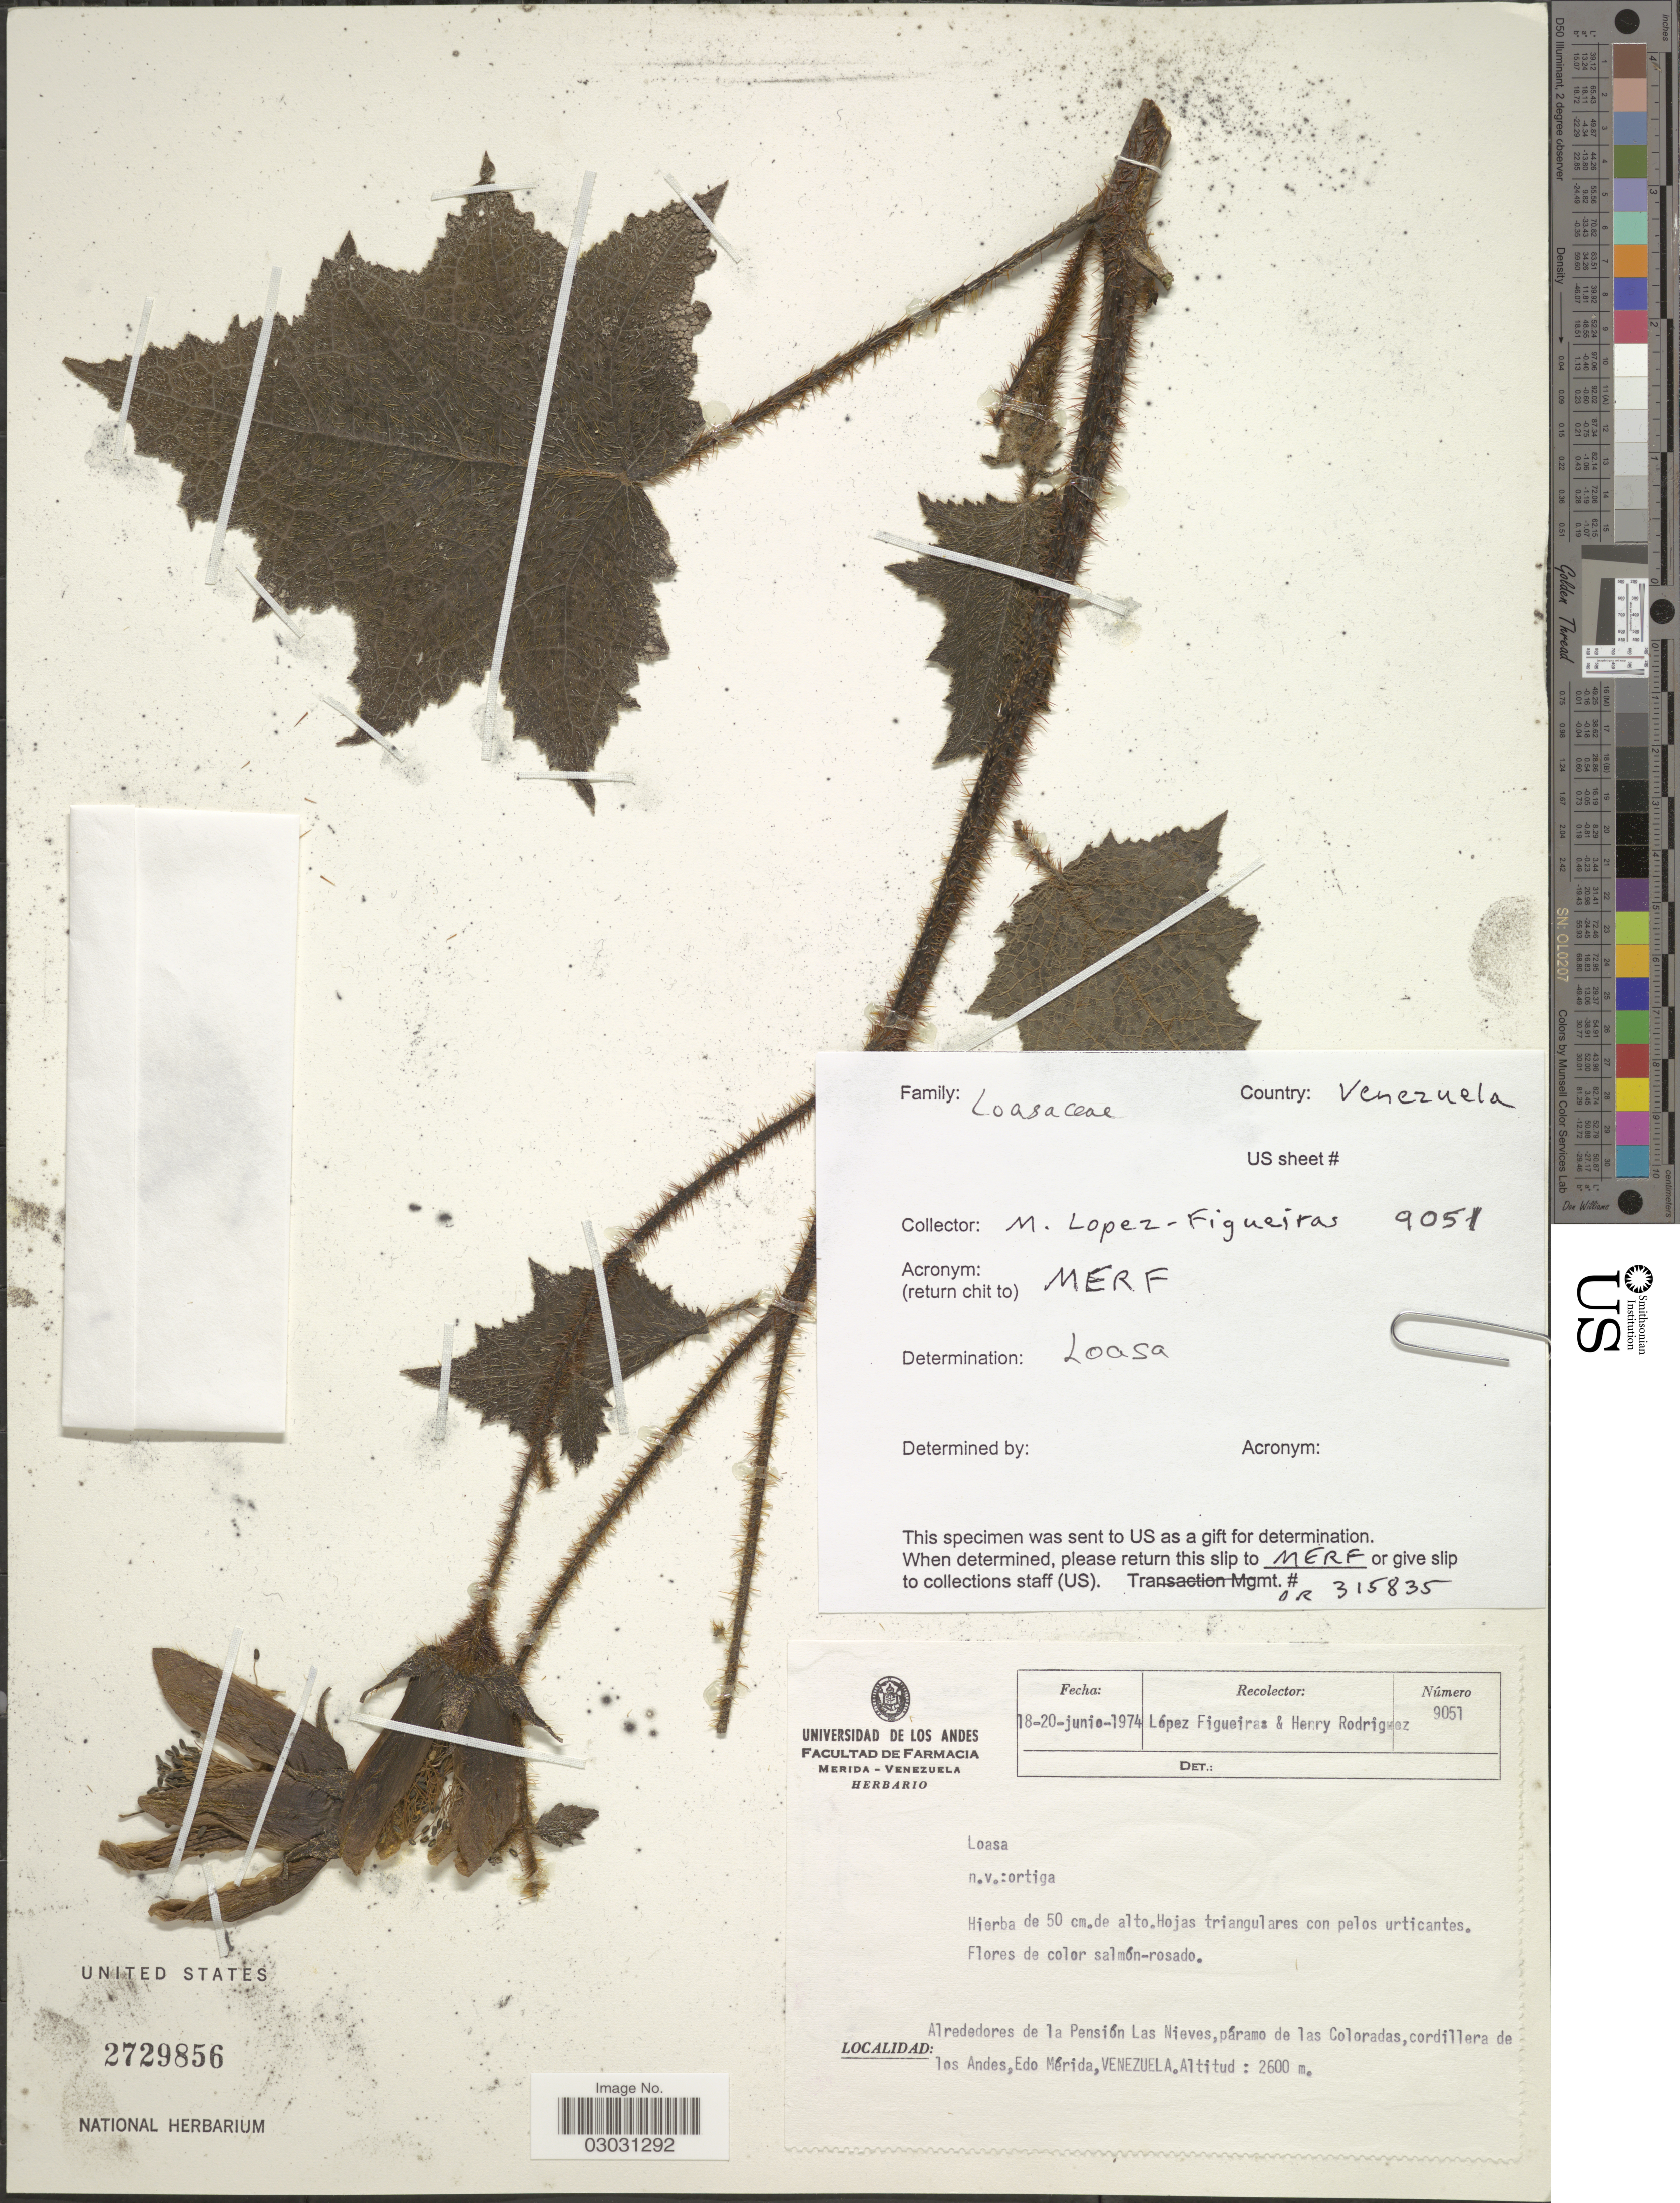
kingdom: Plantae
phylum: Tracheophyta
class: Magnoliopsida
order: Cornales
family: Loasaceae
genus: Loasa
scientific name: Loasa sp.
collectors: M. López Figueiras & H. A. Rodriguez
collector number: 9051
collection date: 1974-06-18/1974-06-20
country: Venezuela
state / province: Mérida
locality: Alrededores de la Pensión Las Nieves, páramo de las Colorados, cordillera de los Andes.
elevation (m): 2600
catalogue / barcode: US 2729856